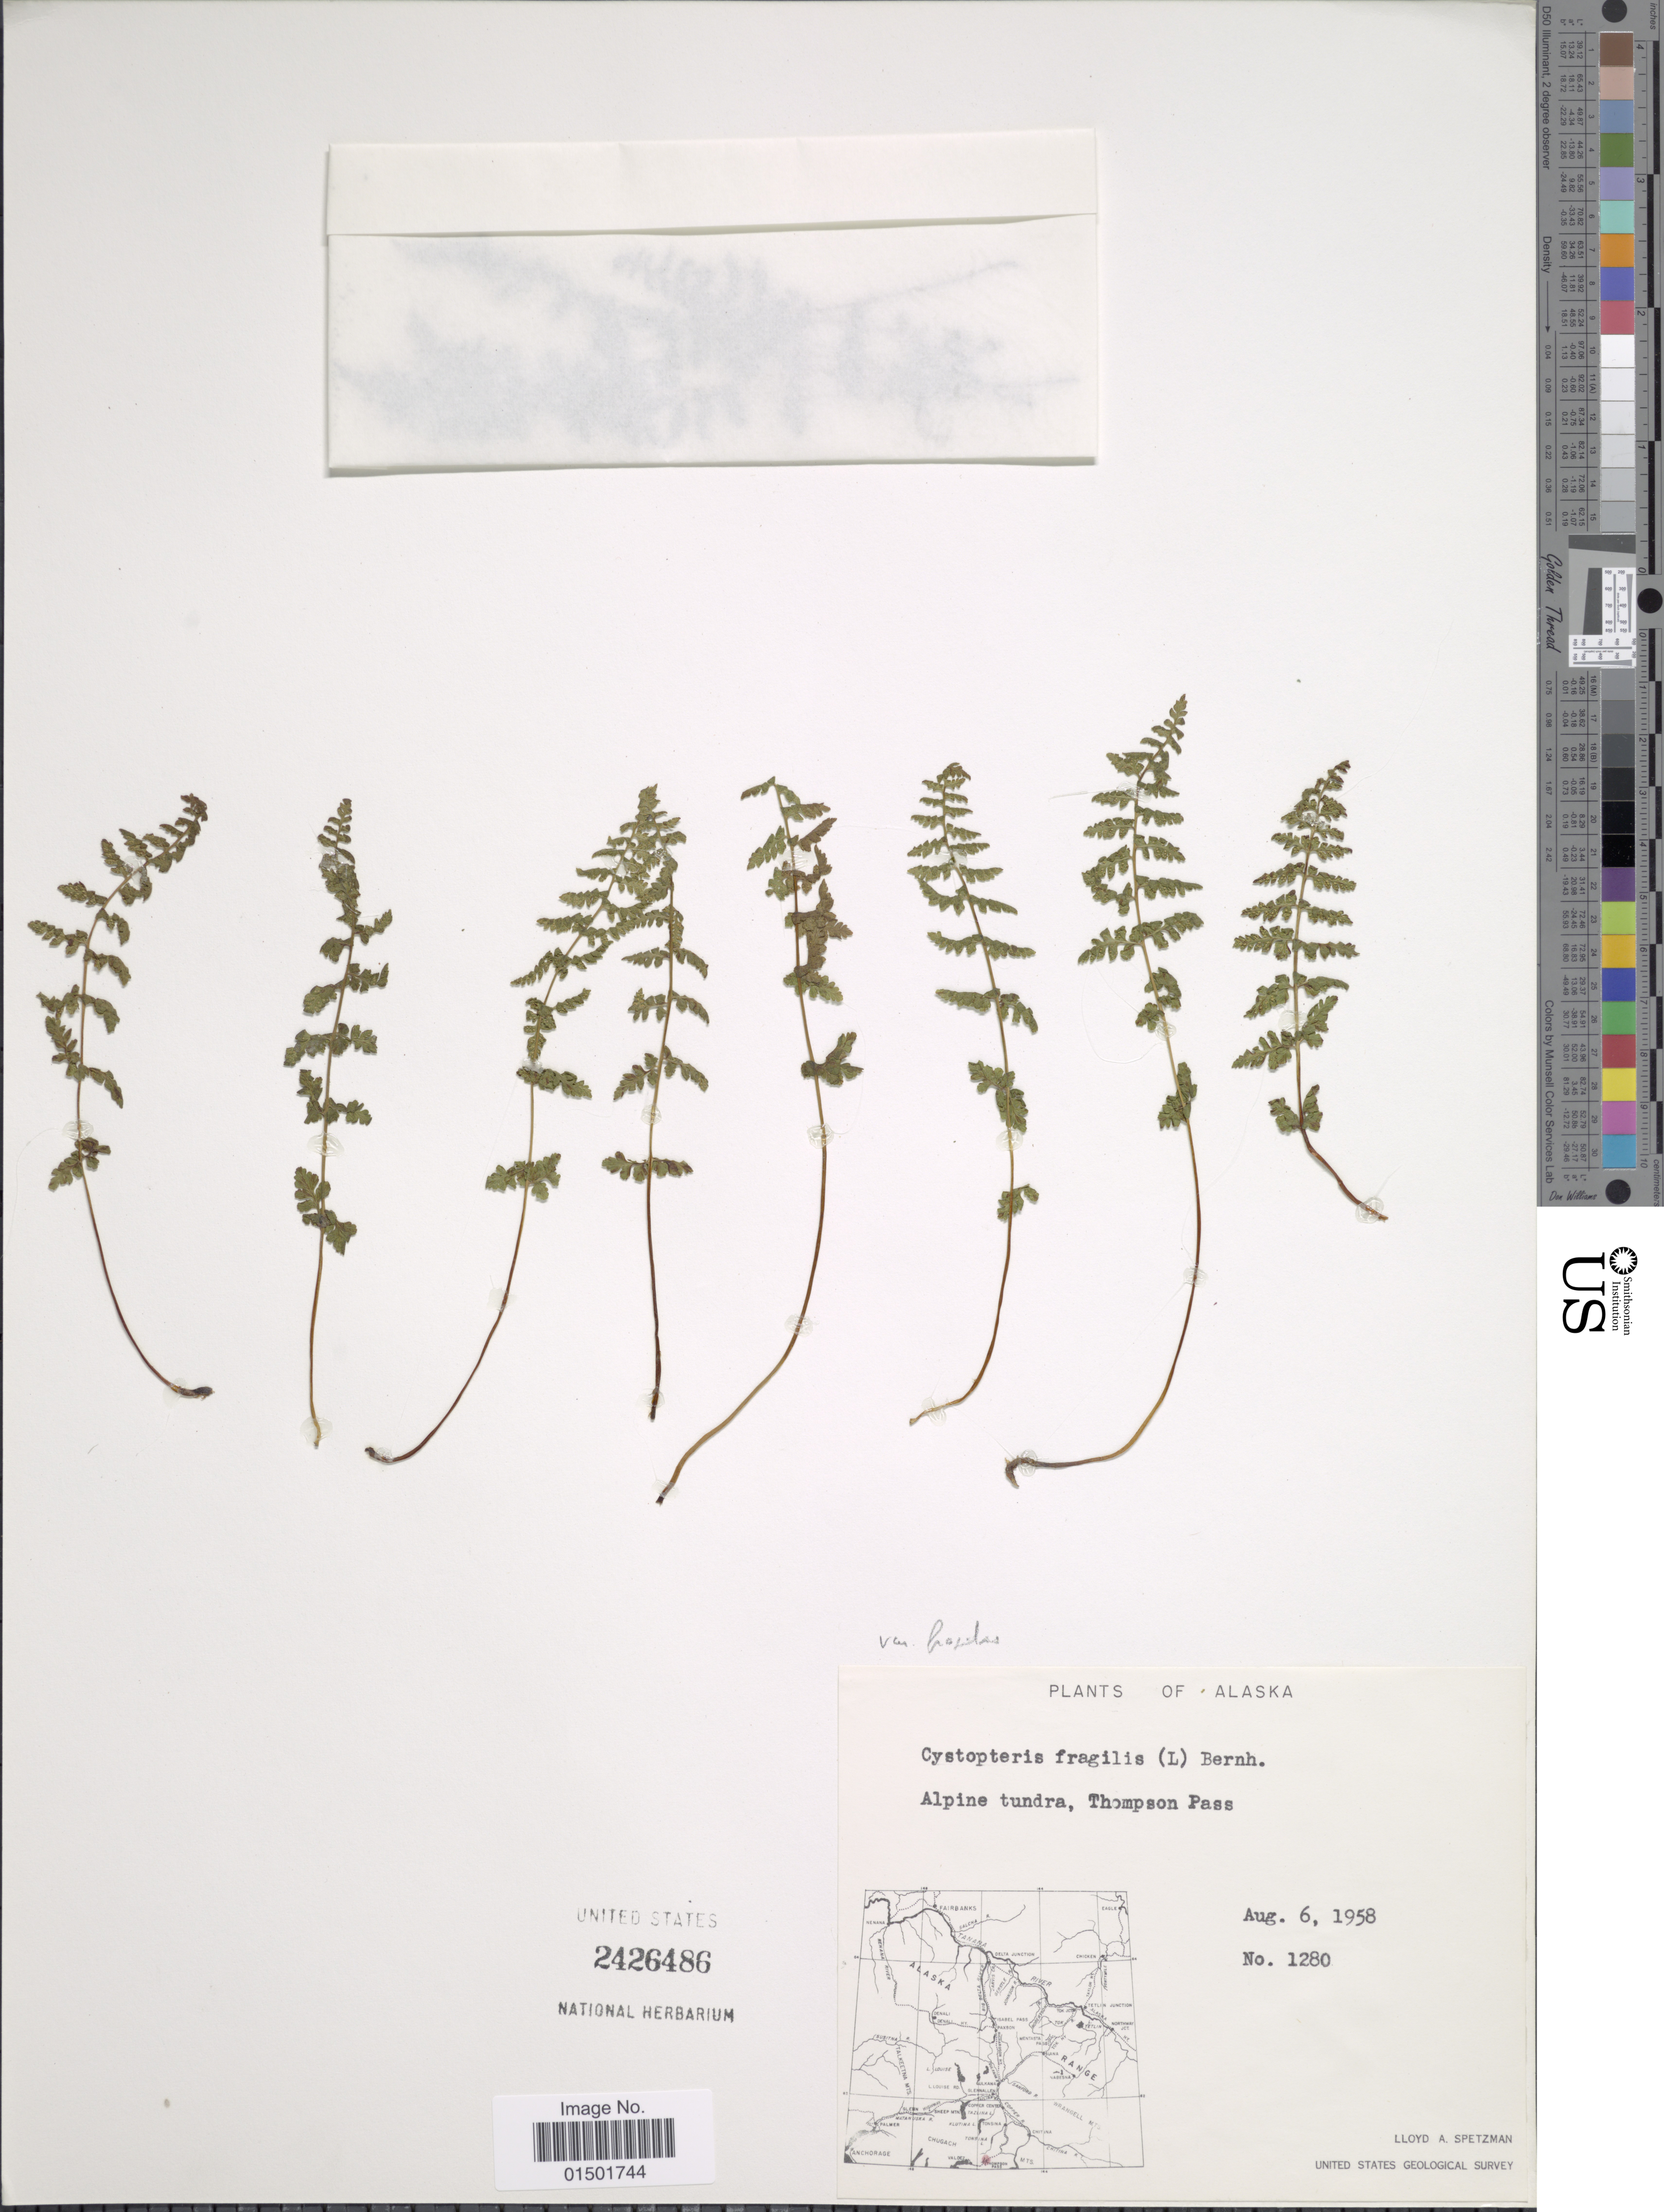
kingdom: Plantae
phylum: Tracheophyta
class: Polypodiopsida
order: Polypodiales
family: Cystopteridaceae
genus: Cystopteris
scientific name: Cystopteris fragilis var. fragilis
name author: (L.) Bernh.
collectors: L. Spetzman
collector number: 1280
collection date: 1958-08-06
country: United States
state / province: Alaska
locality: Alpine Tundra, Thompson Pass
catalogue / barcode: US 2426486